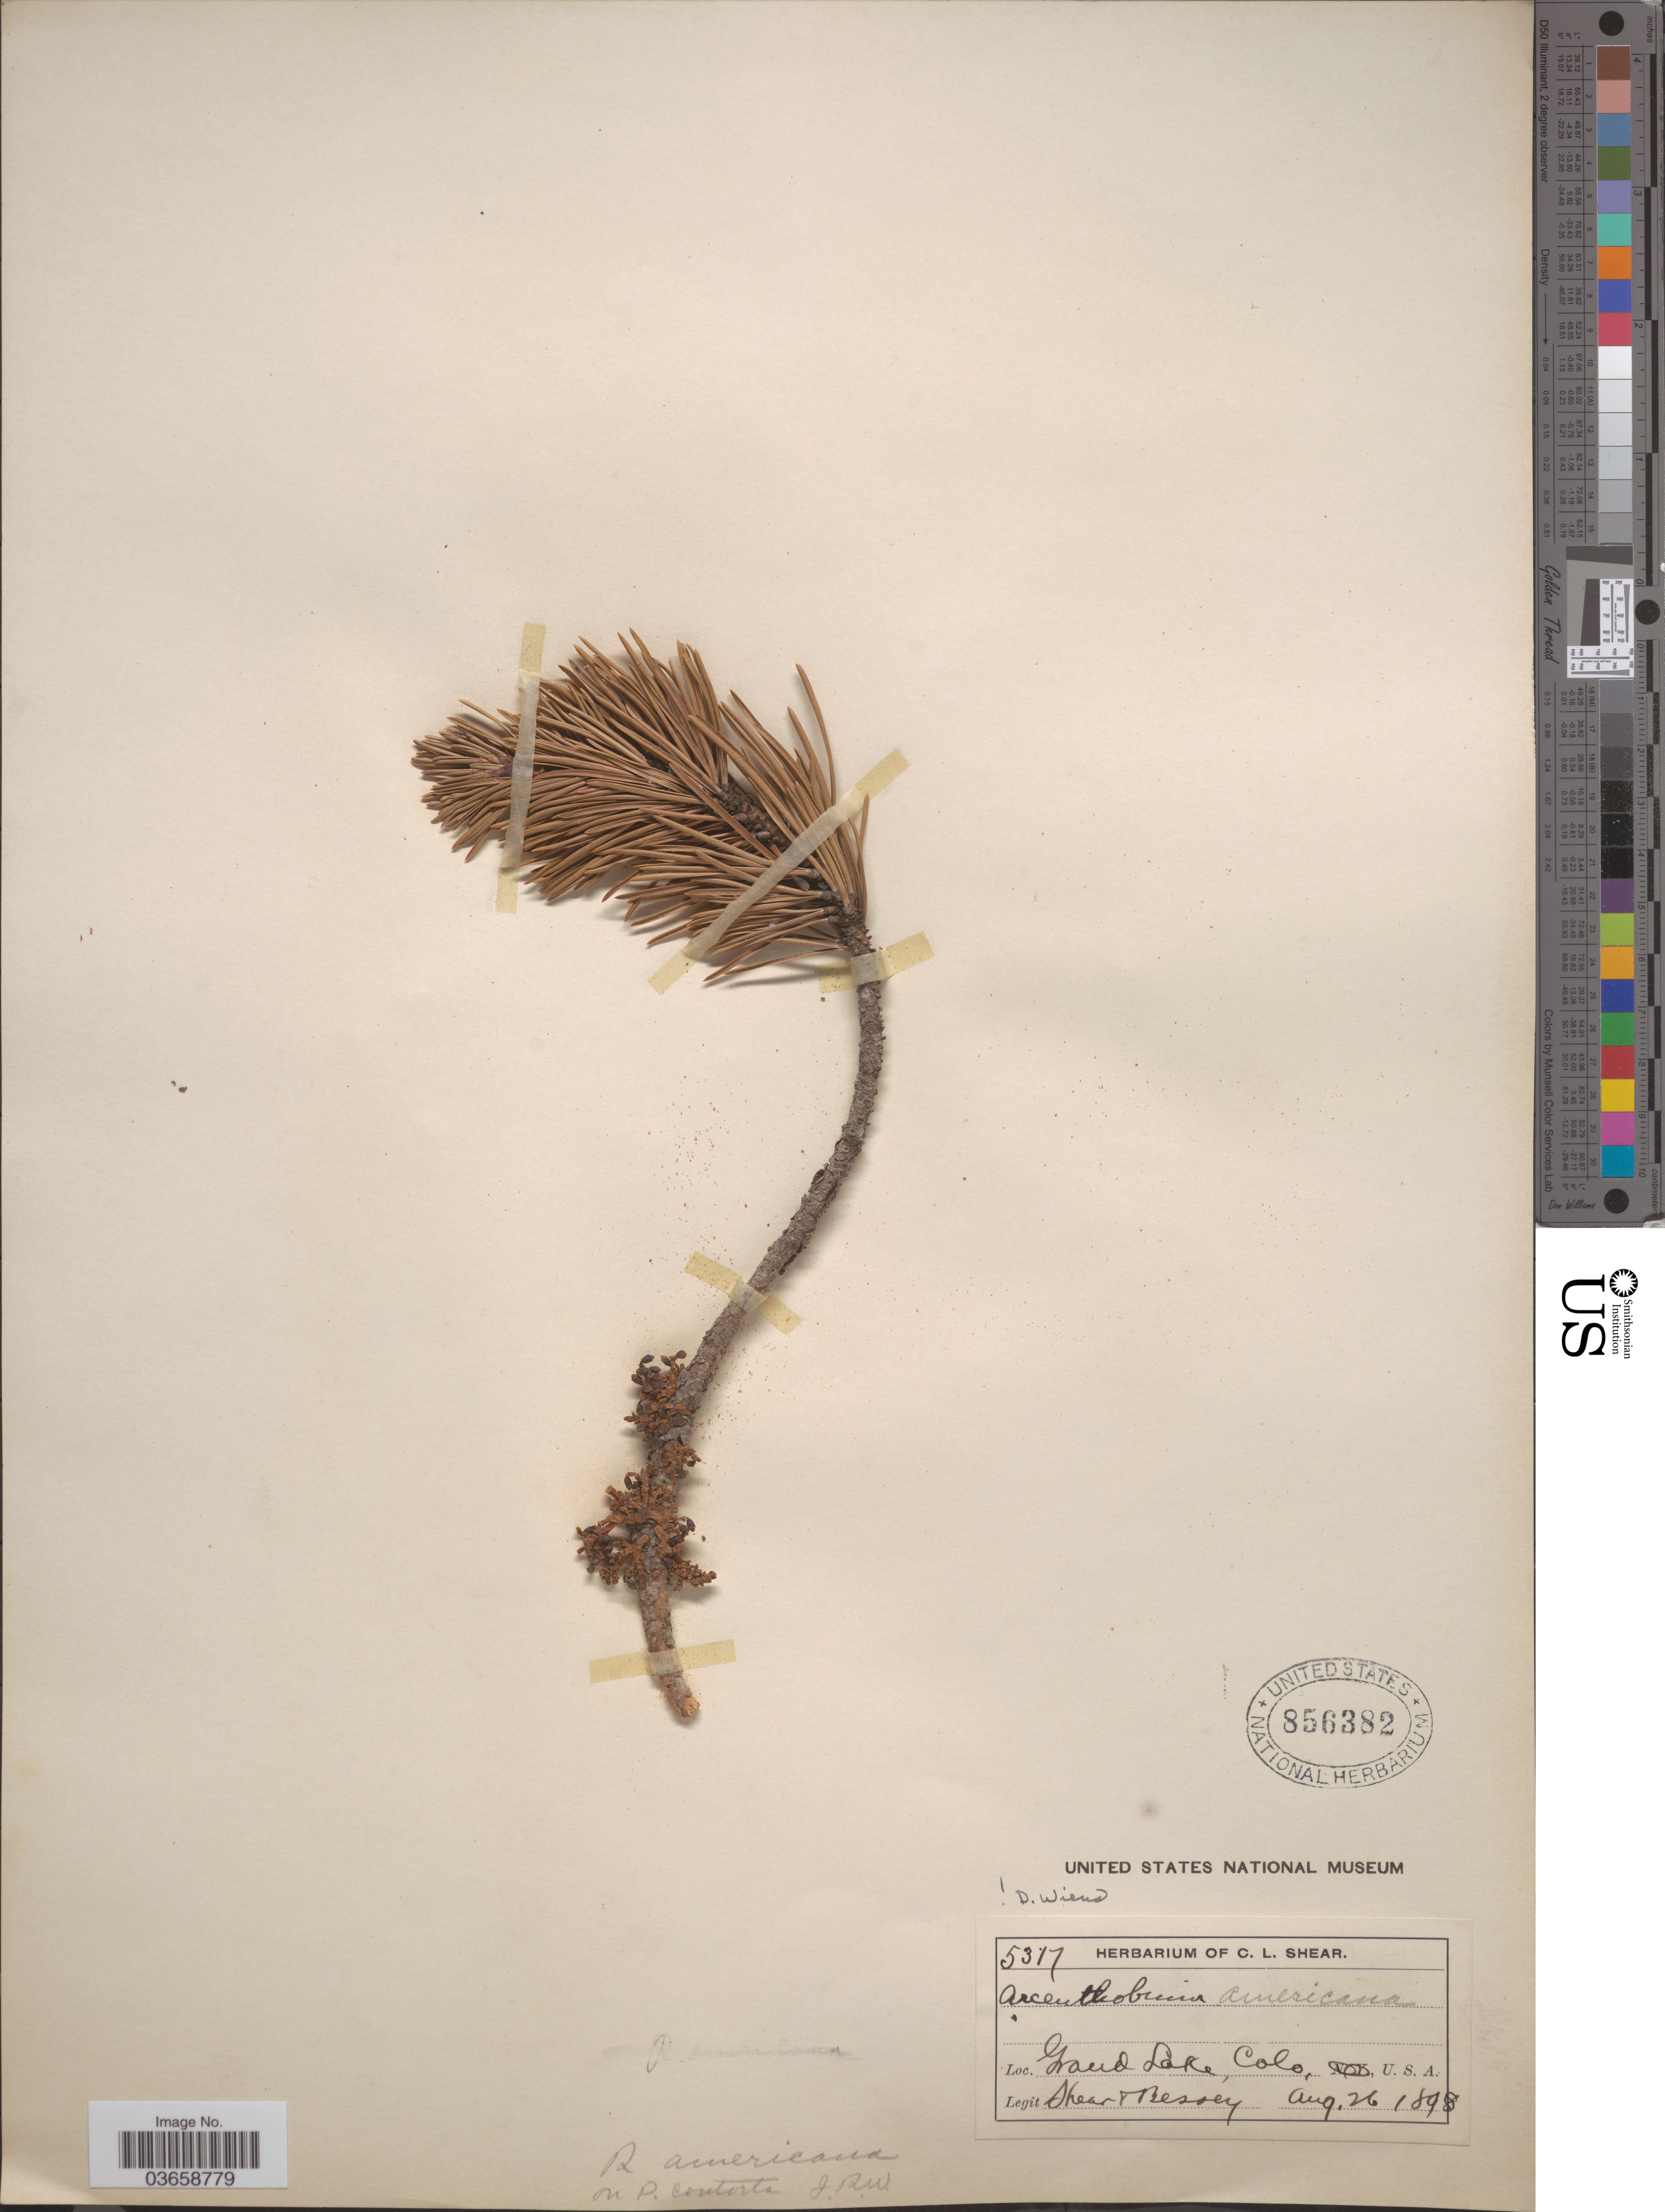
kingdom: Plantae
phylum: Tracheophyta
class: Magnoliopsida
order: Santalales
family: Viscaceae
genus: Arceuthobium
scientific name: Arceuthobium americanum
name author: Nutt. ex A. Gray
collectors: C. L. Shear & -. Bessey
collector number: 5317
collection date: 1898-08-26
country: United States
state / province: Colorado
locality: Grand Lake.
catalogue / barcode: US 856382